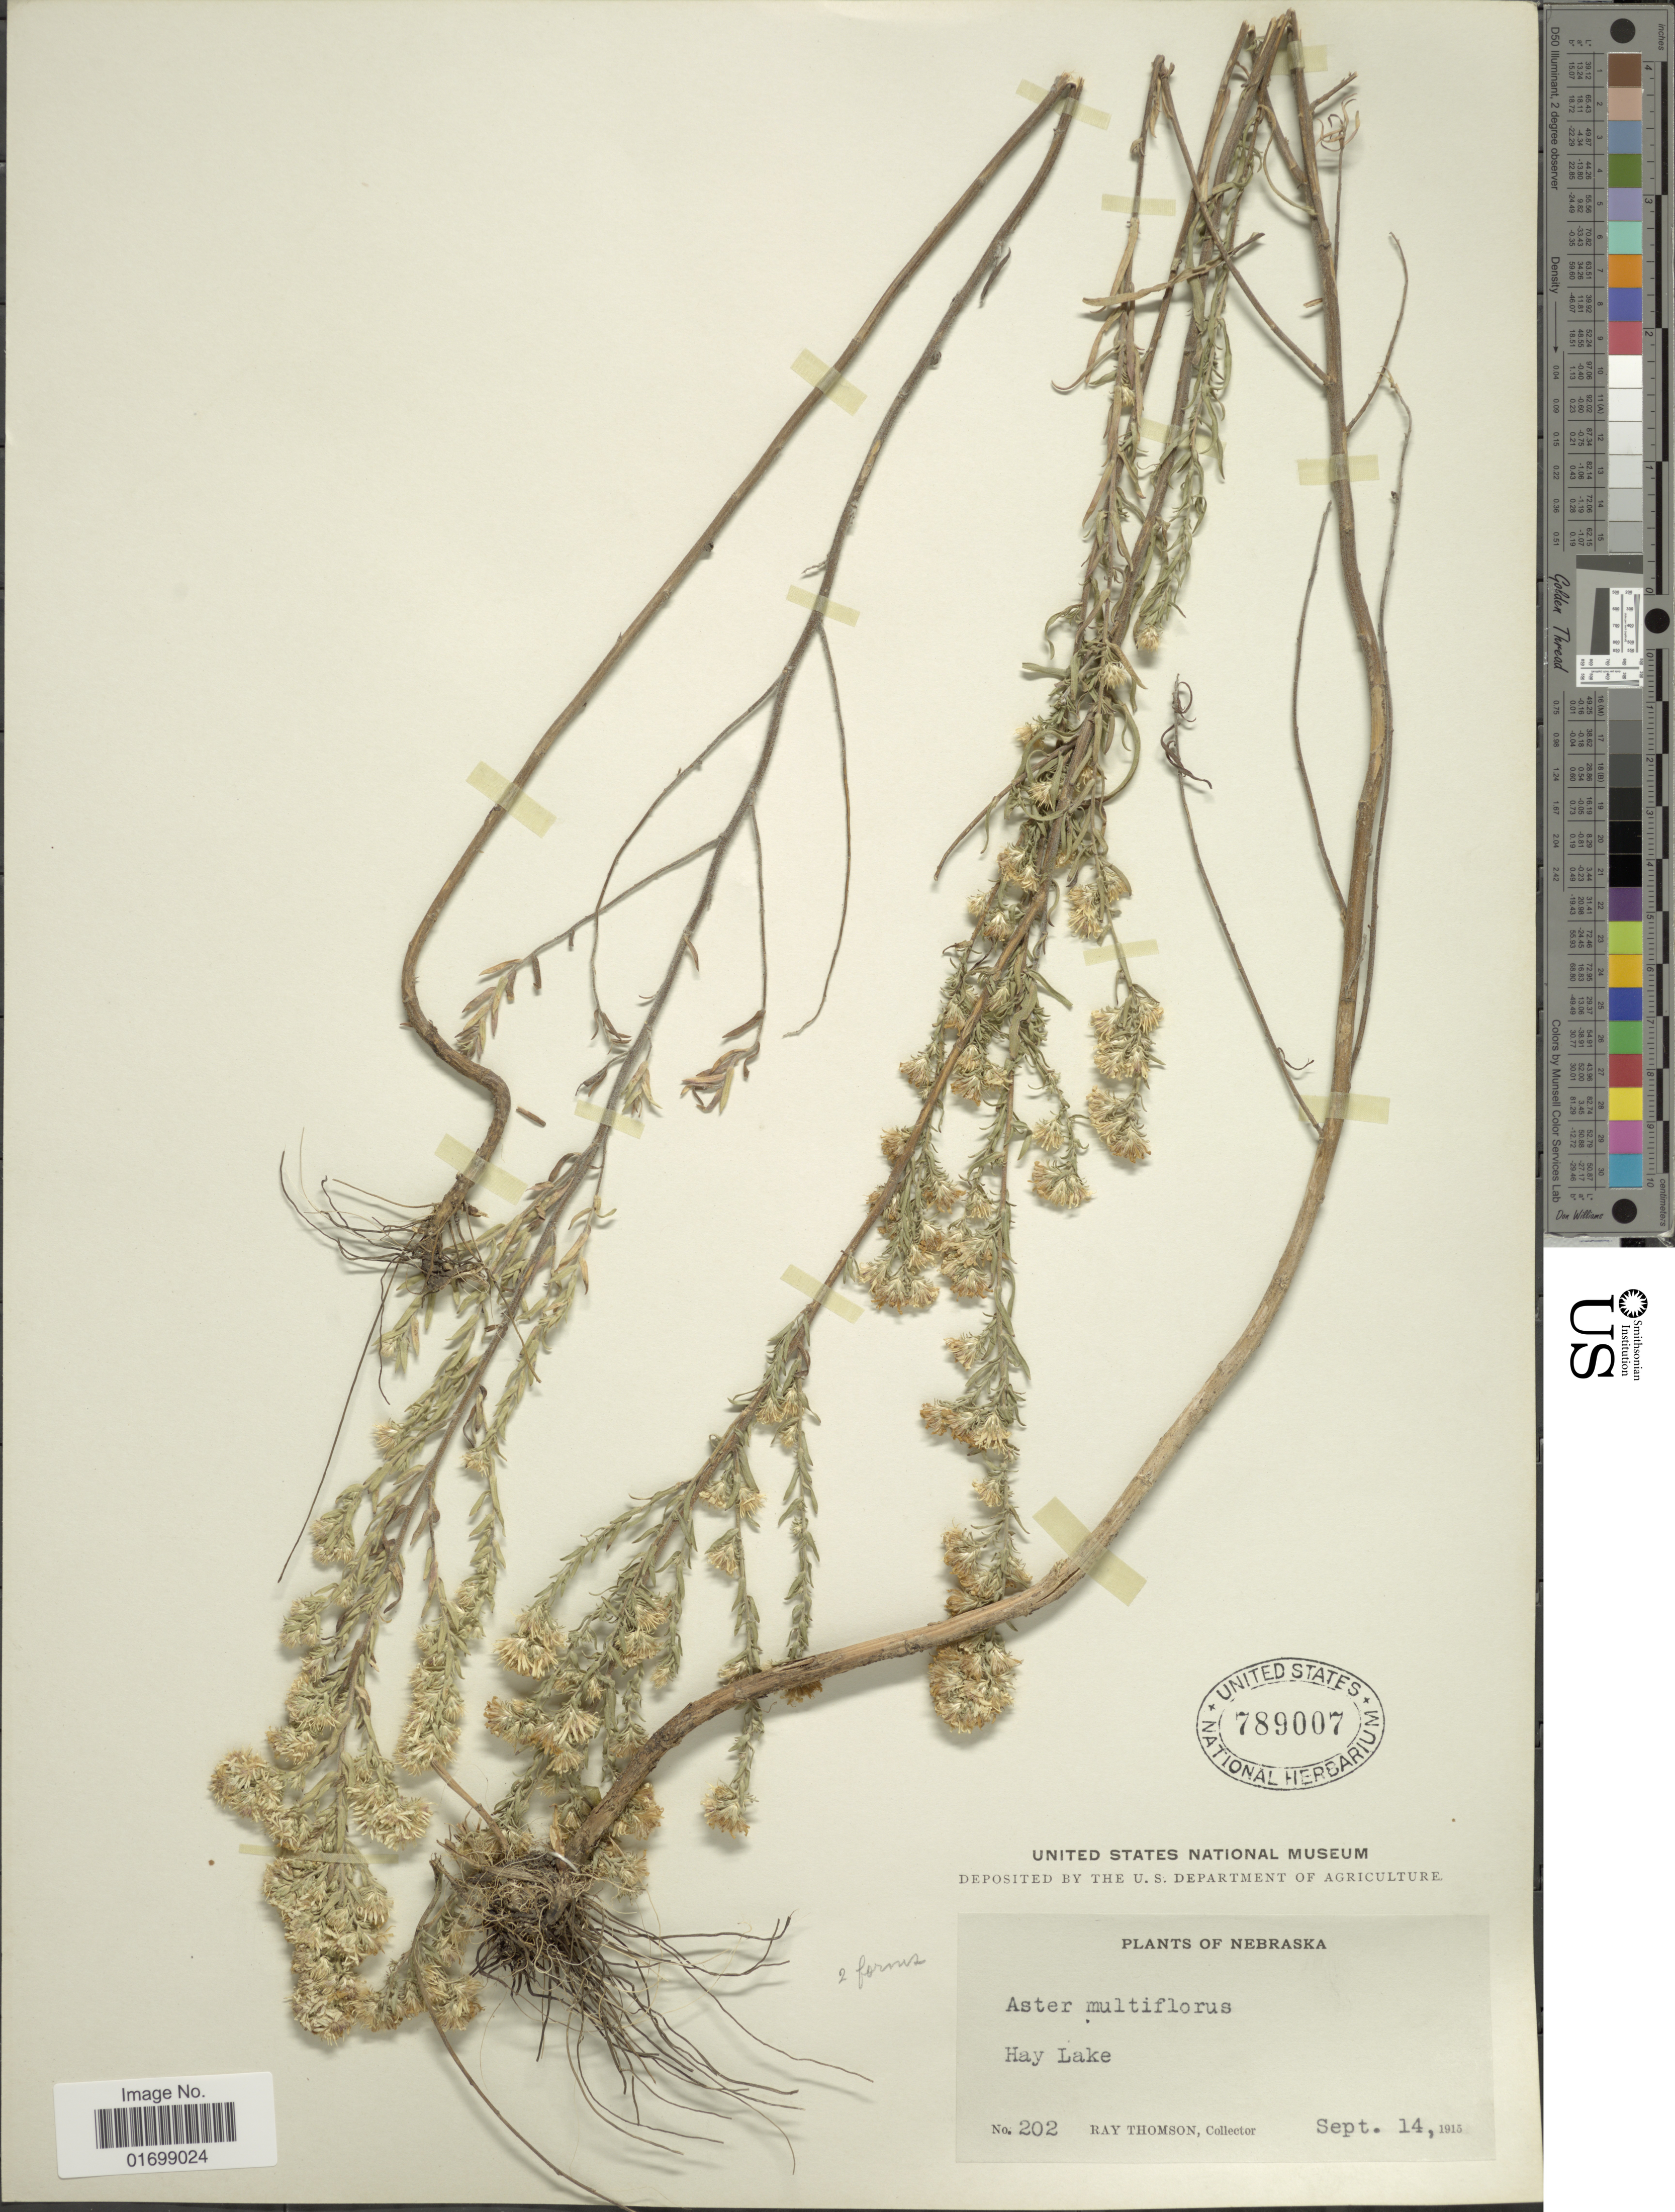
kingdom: Plantae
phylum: Tracheophyta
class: Magnoliopsida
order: Asterales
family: Asteraceae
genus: Symphyotrichum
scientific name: Symphyotrichum ericoides var. prostratum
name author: (Kuntze) G.L. Nesom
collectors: R. Thomson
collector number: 202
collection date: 1915-09-14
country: United States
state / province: Nebraska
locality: Hay Lake.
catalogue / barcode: US 789007